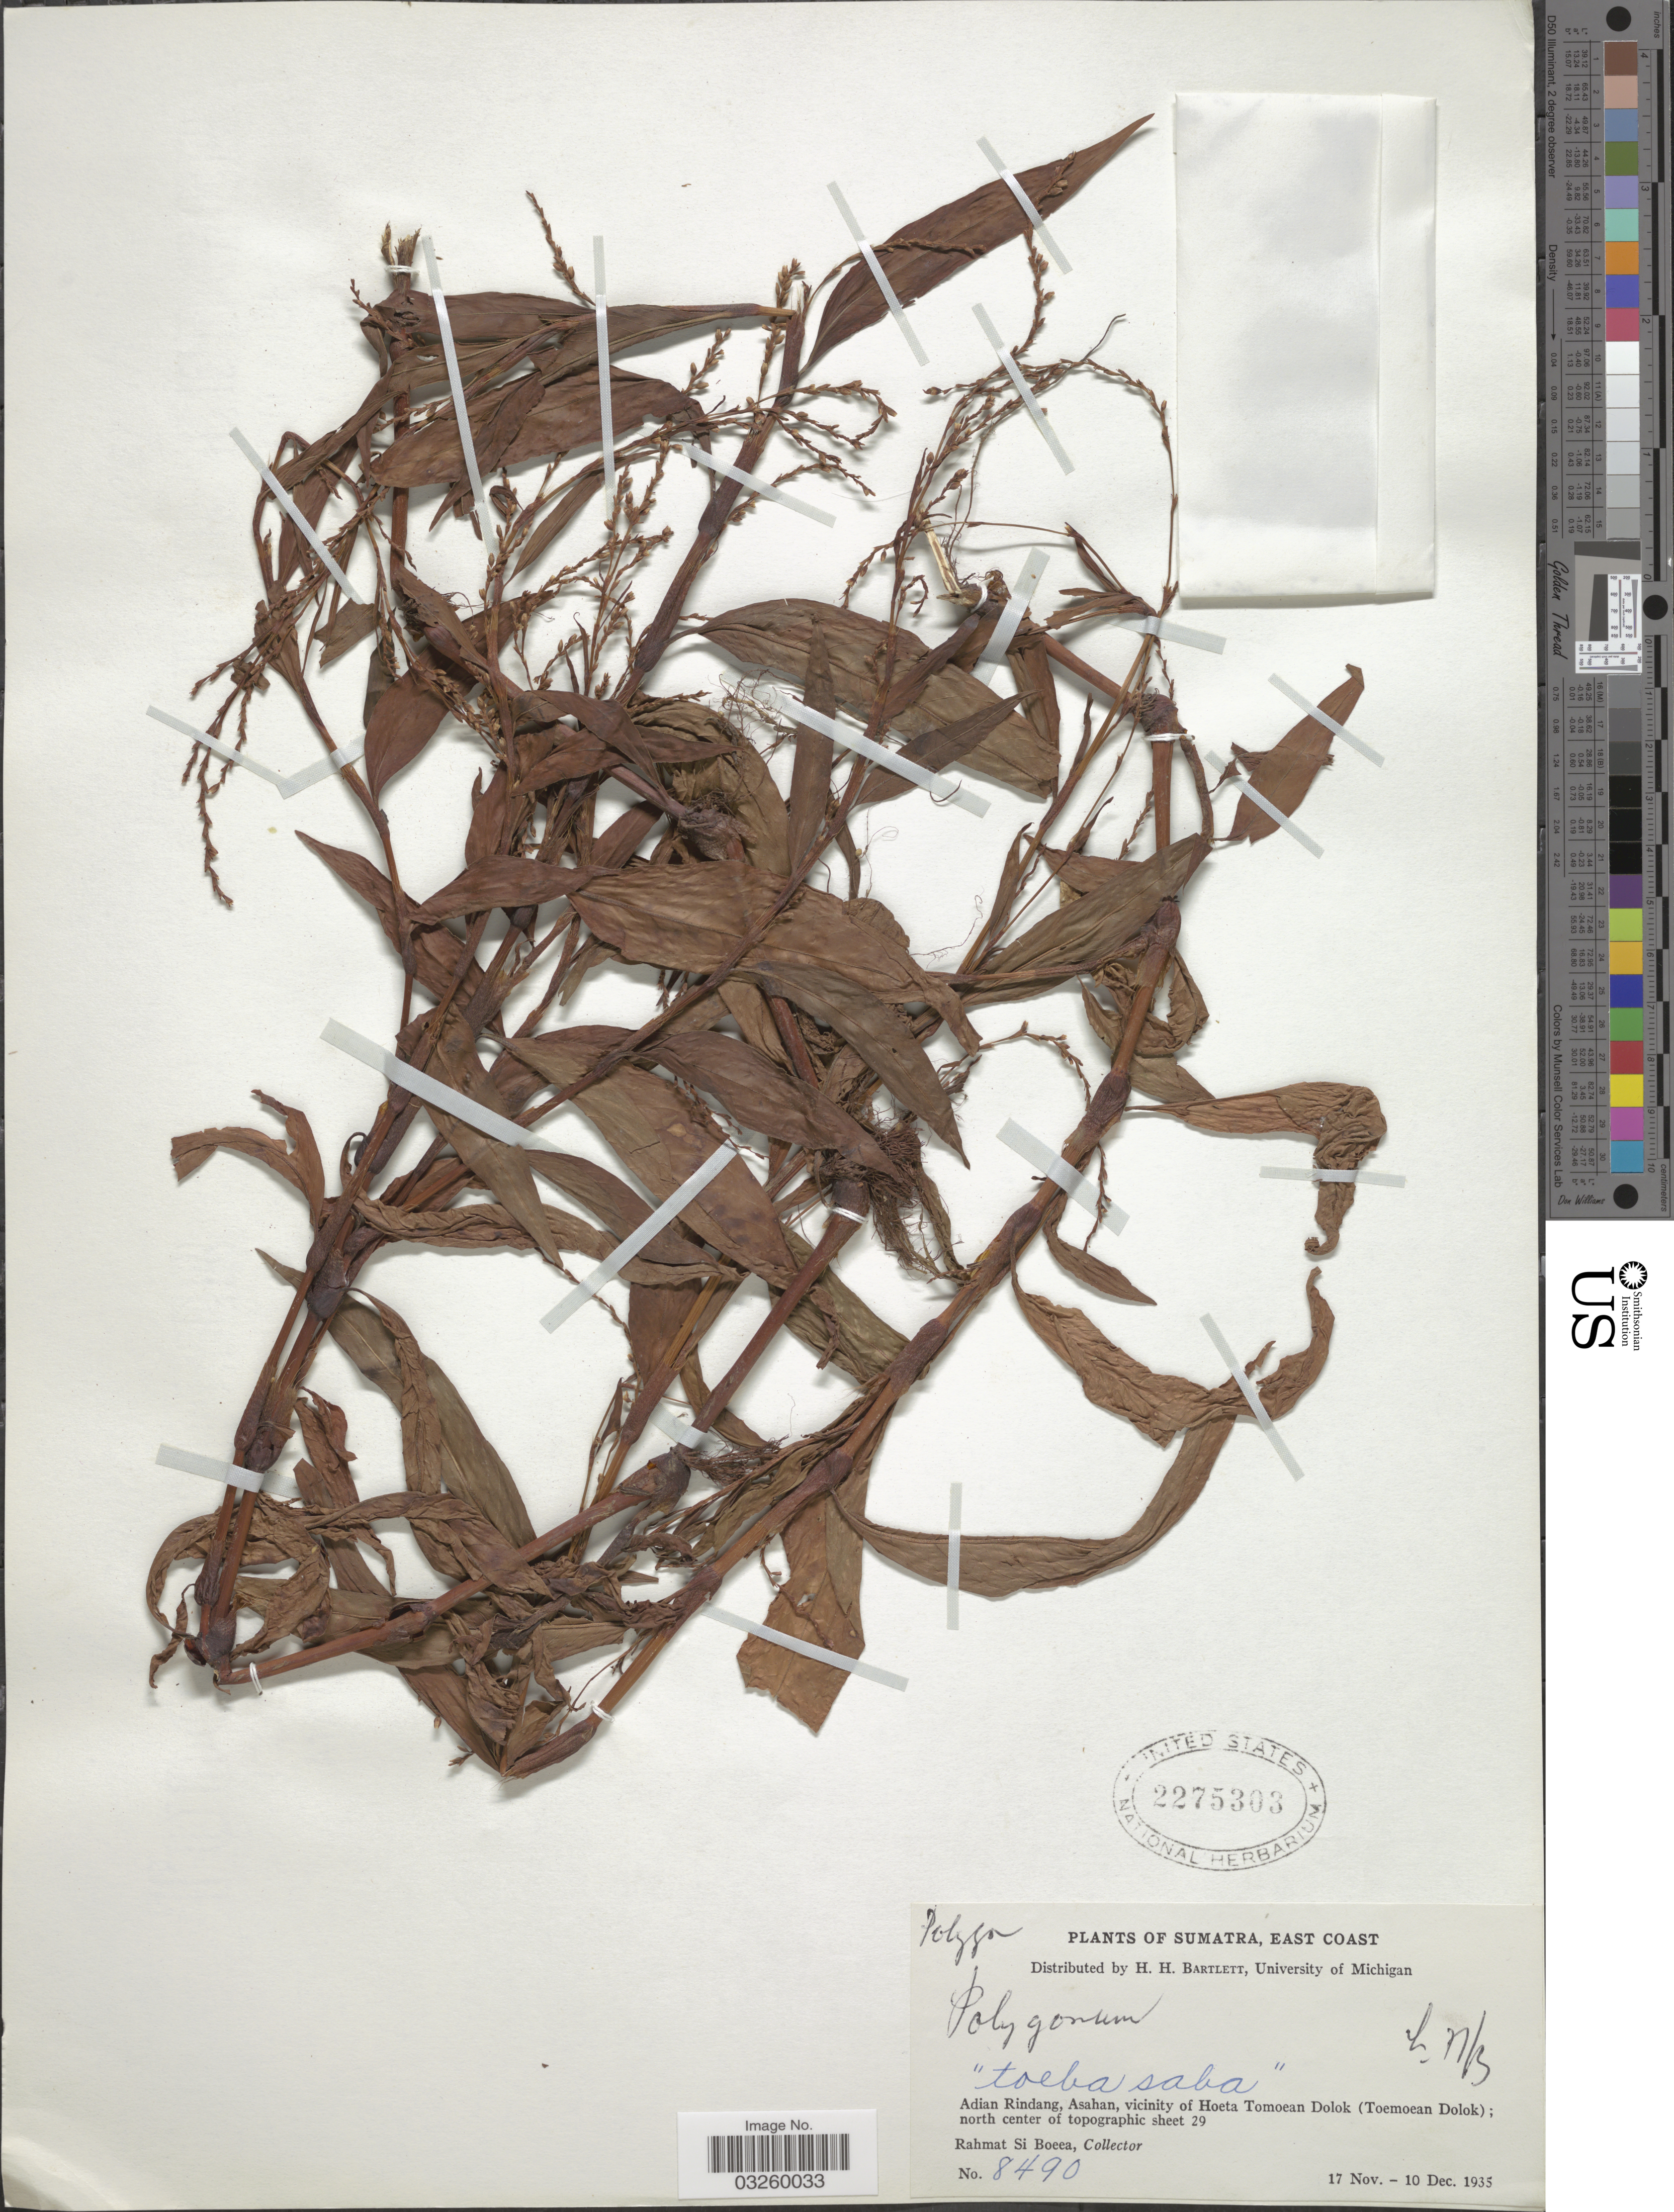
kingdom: Plantae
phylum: Tracheophyta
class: Magnoliopsida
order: Caryophyllales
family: Polygonaceae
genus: Persicaria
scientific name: Persicaria sp.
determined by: Wagner, W. L., (BOT), Smithsonian Institution - National Museum of Natural History (UNITED STATES)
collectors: Rahmat Si Boeea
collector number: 8490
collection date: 1935-11-17/1935-12-10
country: Indonesia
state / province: Sumatra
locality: East Coast. Adian Rindang, Asahan, vicinity of Hoeta Tomoean Dolok (Toemoean Dolok); north center of topographic sheet 29.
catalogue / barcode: US 2275303